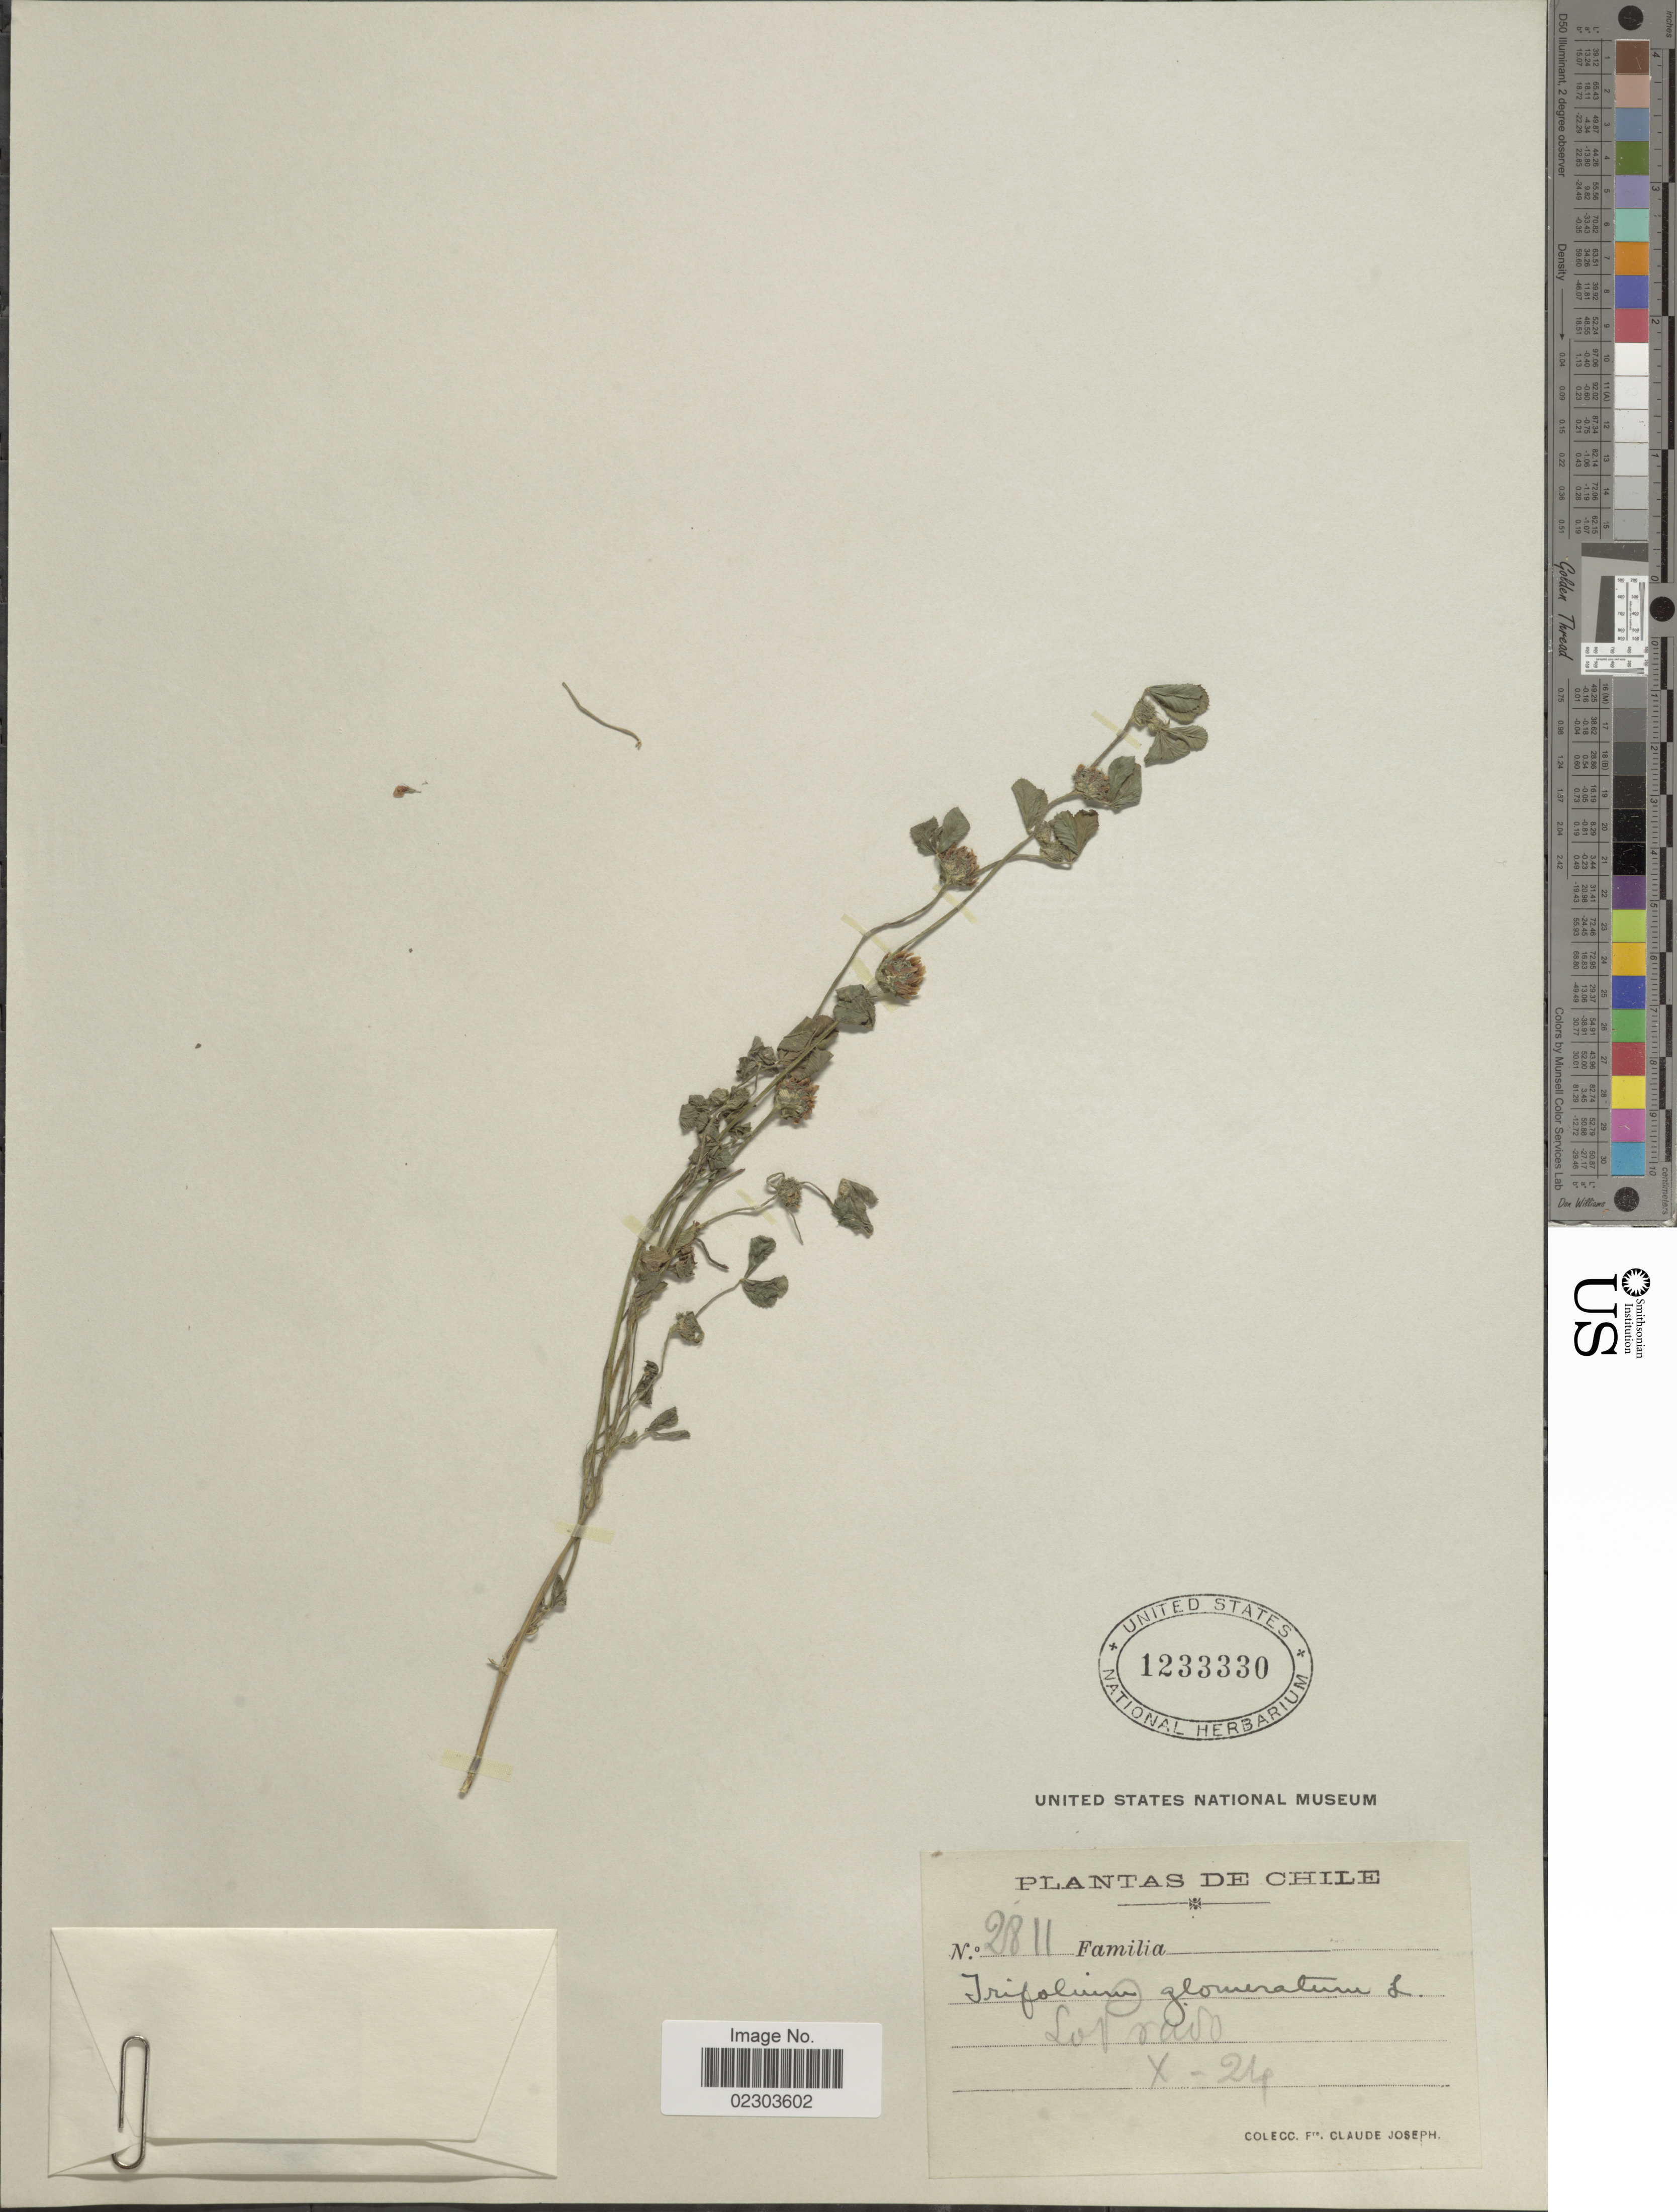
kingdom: Plantae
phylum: Tracheophyta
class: Magnoliopsida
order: Fabales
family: Fabaceae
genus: Trifolium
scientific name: Trifolium glomeratum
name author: L.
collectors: Bro. Claude-Joseph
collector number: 2811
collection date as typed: Transcribed d/m/y: /10/24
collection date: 1924-10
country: Chile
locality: Lo Prado.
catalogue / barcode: US 1233330